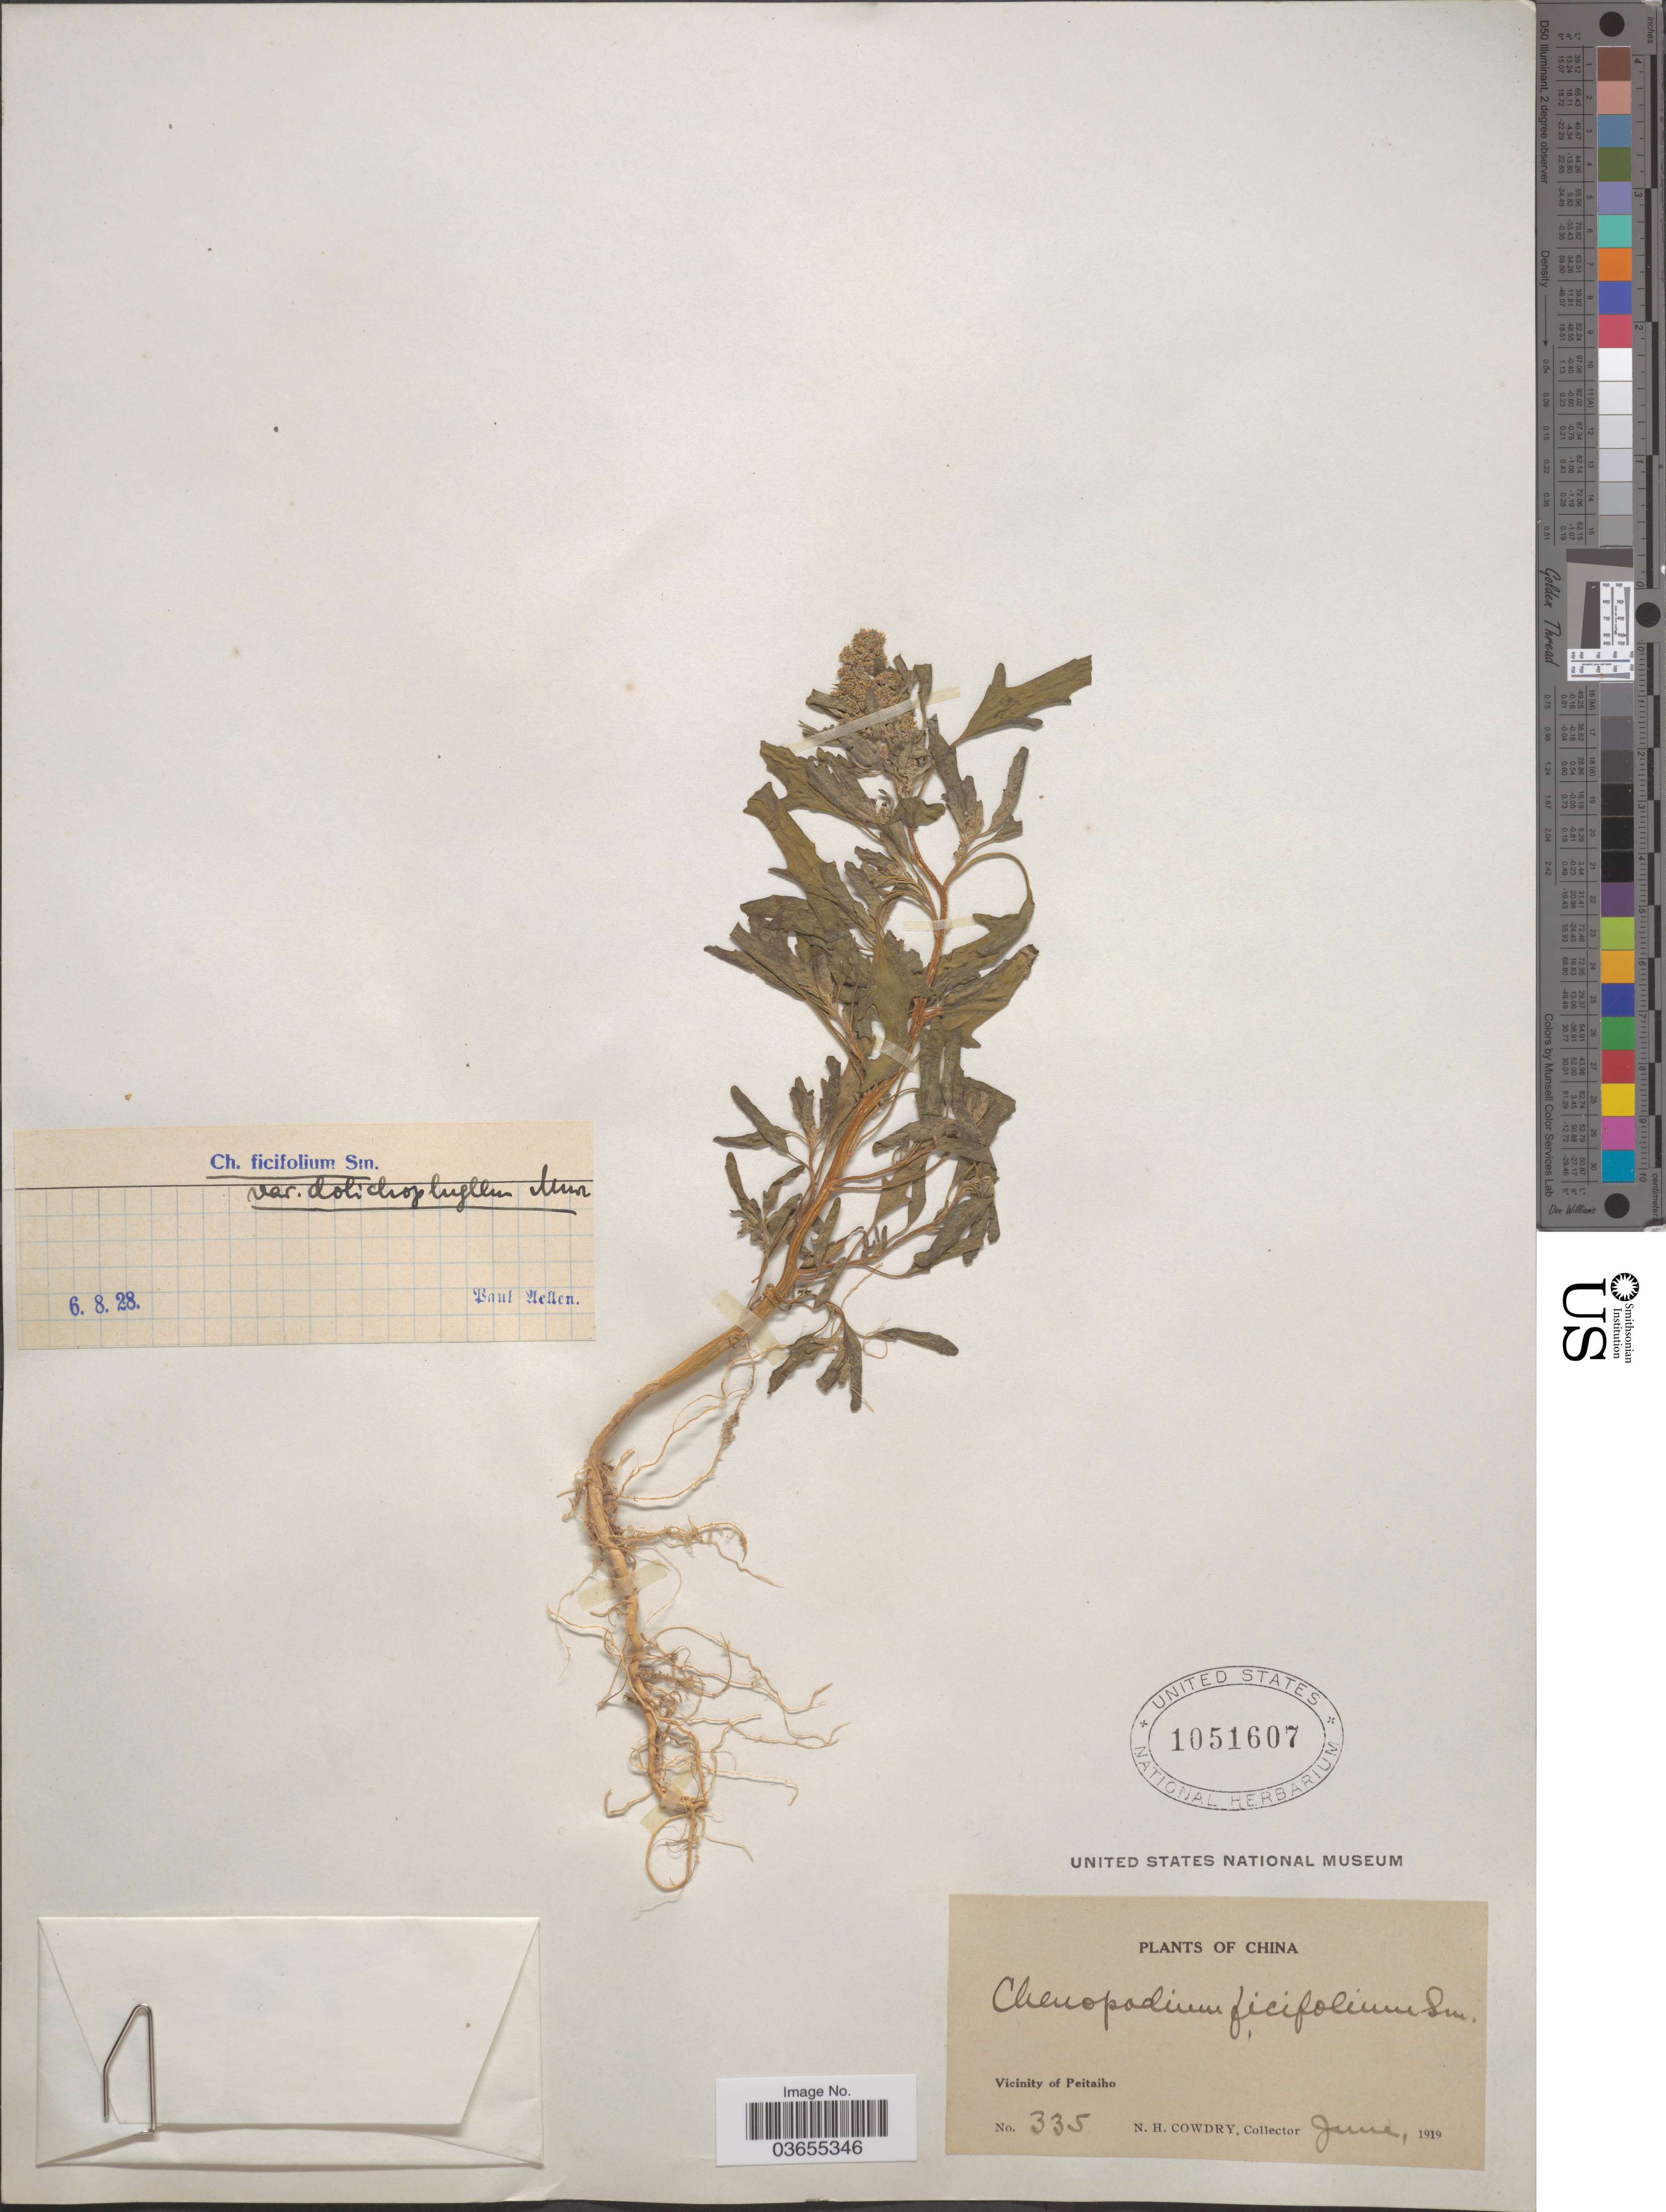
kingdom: Plantae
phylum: Tracheophyta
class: Magnoliopsida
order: Caryophyllales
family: Amaranthaceae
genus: Chenopodium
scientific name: Chenopodium ficifolium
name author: Sm.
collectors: N. H. Cowdry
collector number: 335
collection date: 1919-06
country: China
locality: Vicinity of Peitaiho.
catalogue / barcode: US 1051607